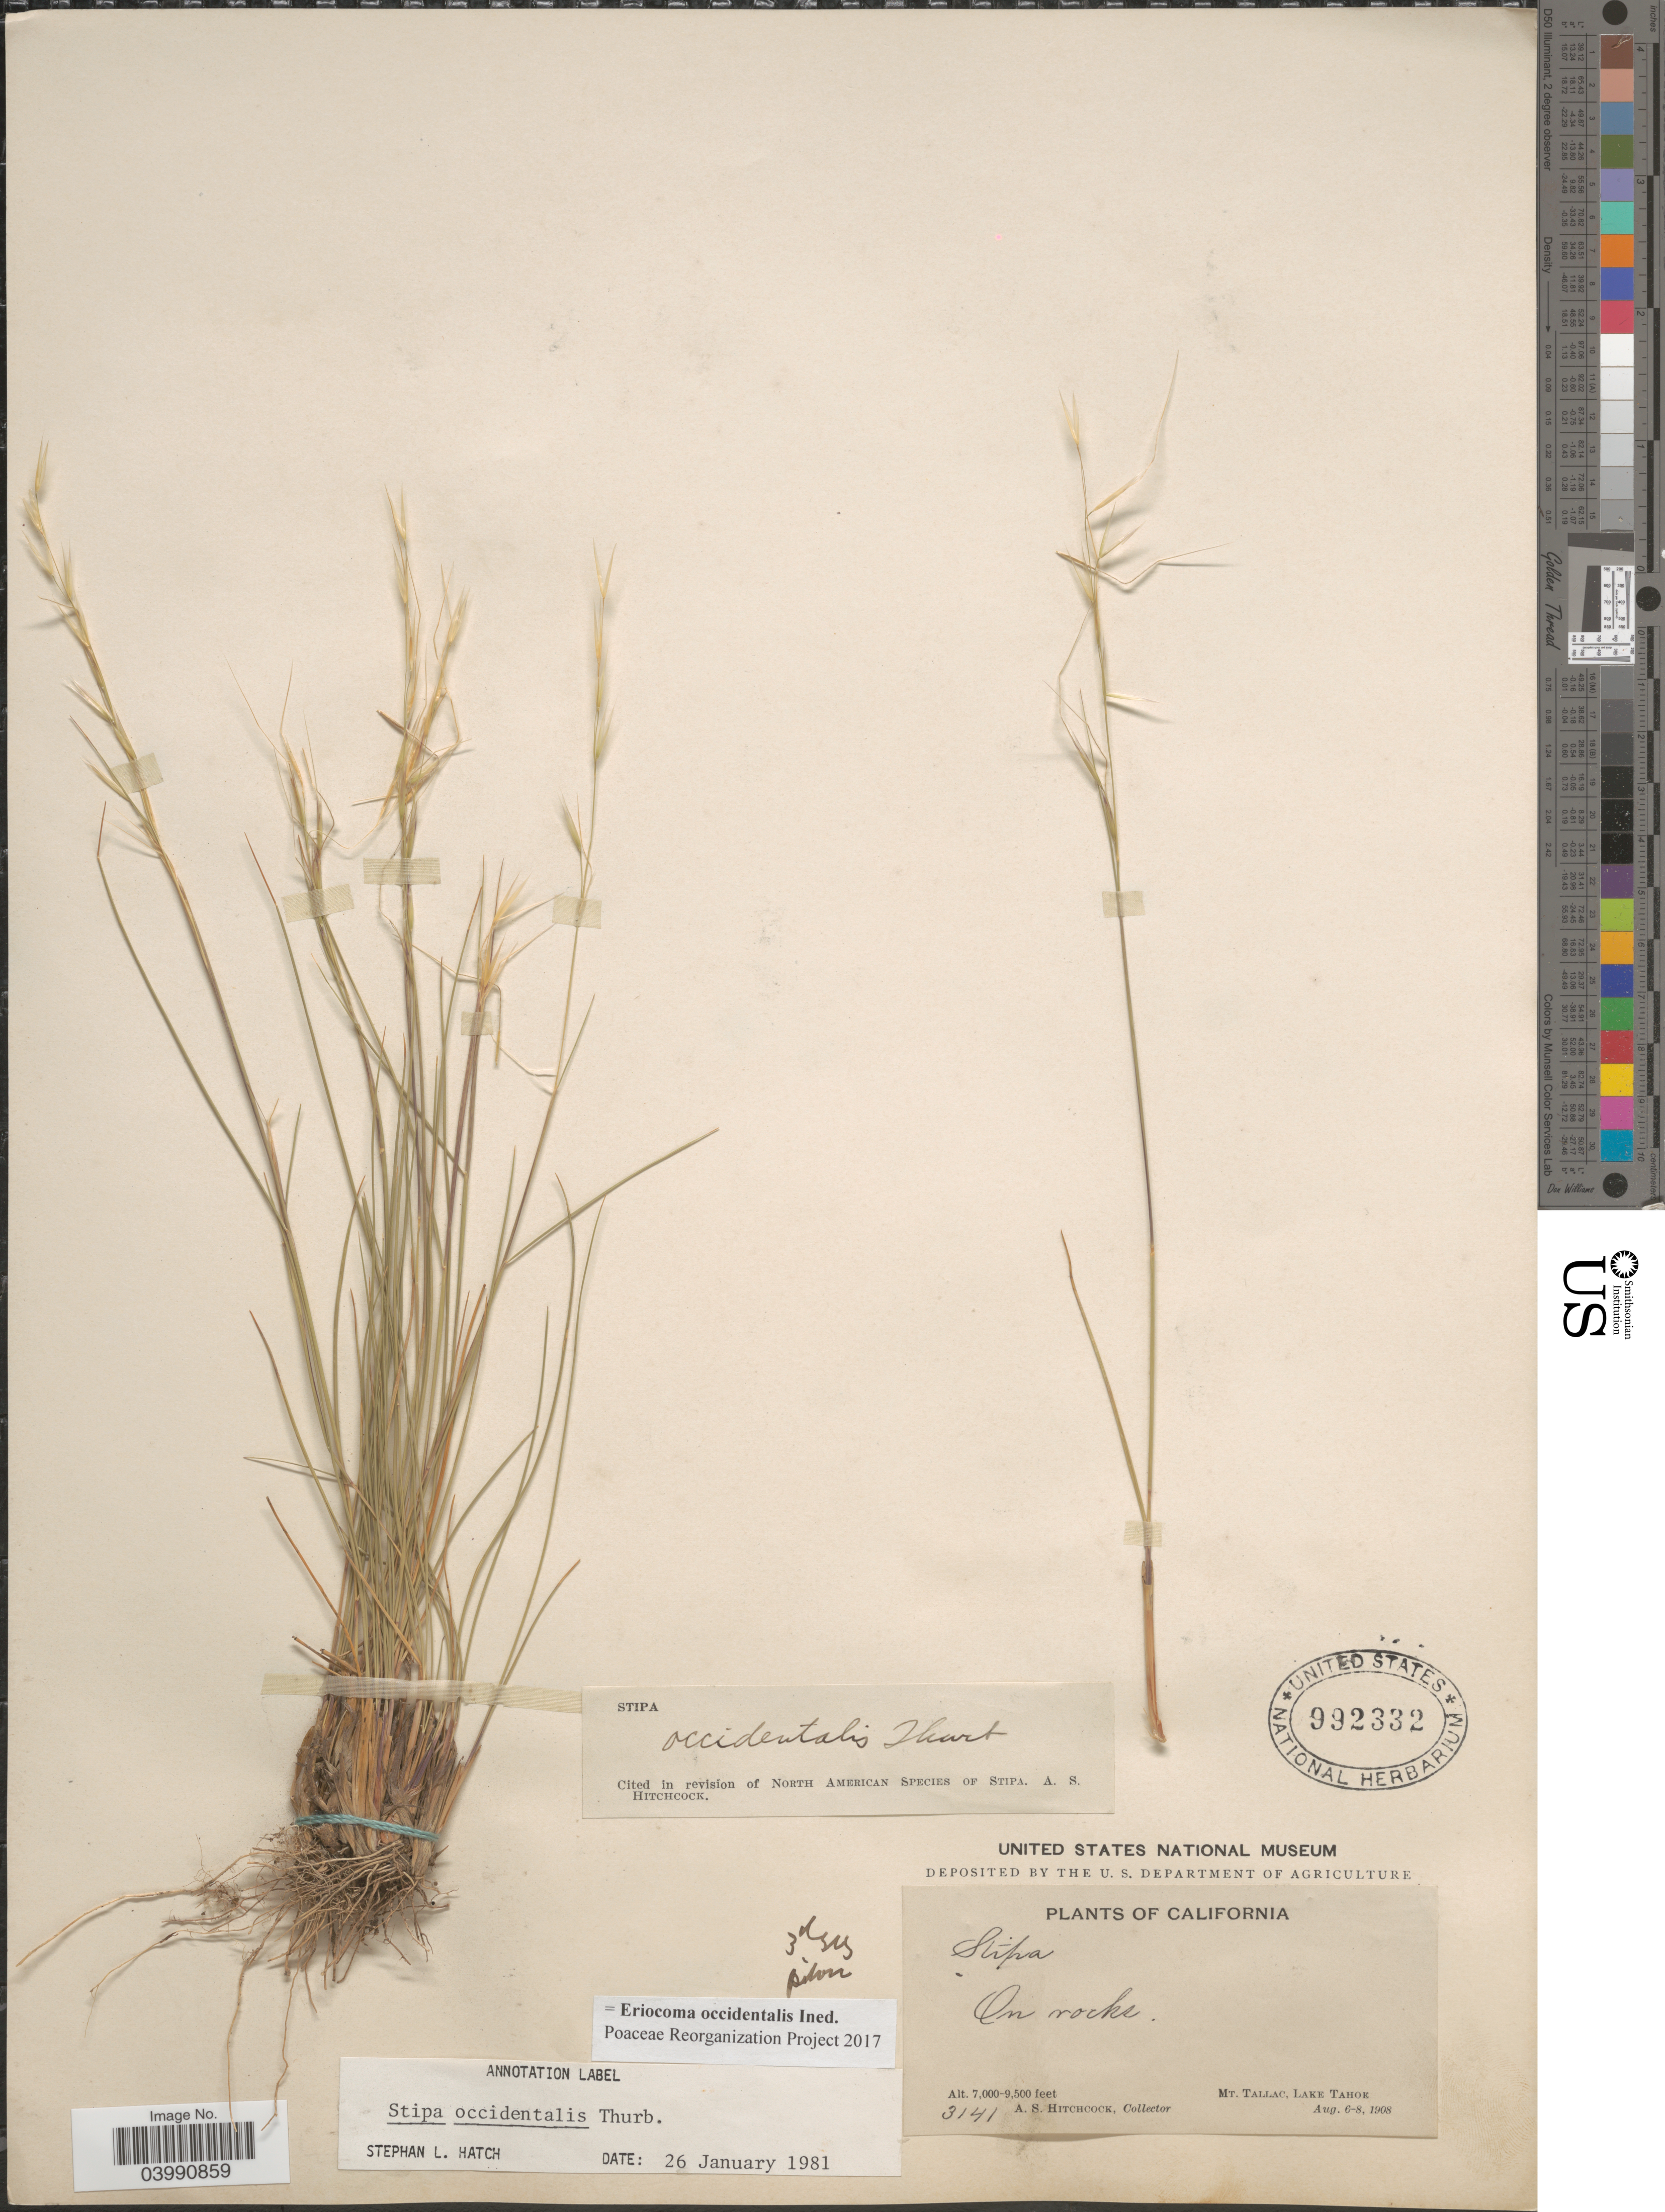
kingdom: Plantae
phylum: Tracheophyta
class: Liliopsida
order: Poales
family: Poaceae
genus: Eriocoma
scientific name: Eriocoma occidentalis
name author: (Thurb. ex S. Watson) Romasch.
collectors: A. S. Hitchcock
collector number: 3141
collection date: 1908-08-06/1908-08-08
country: United States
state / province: California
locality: Mt. Tallac, Lake Tahoe.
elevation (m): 2134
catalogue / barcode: US 992332